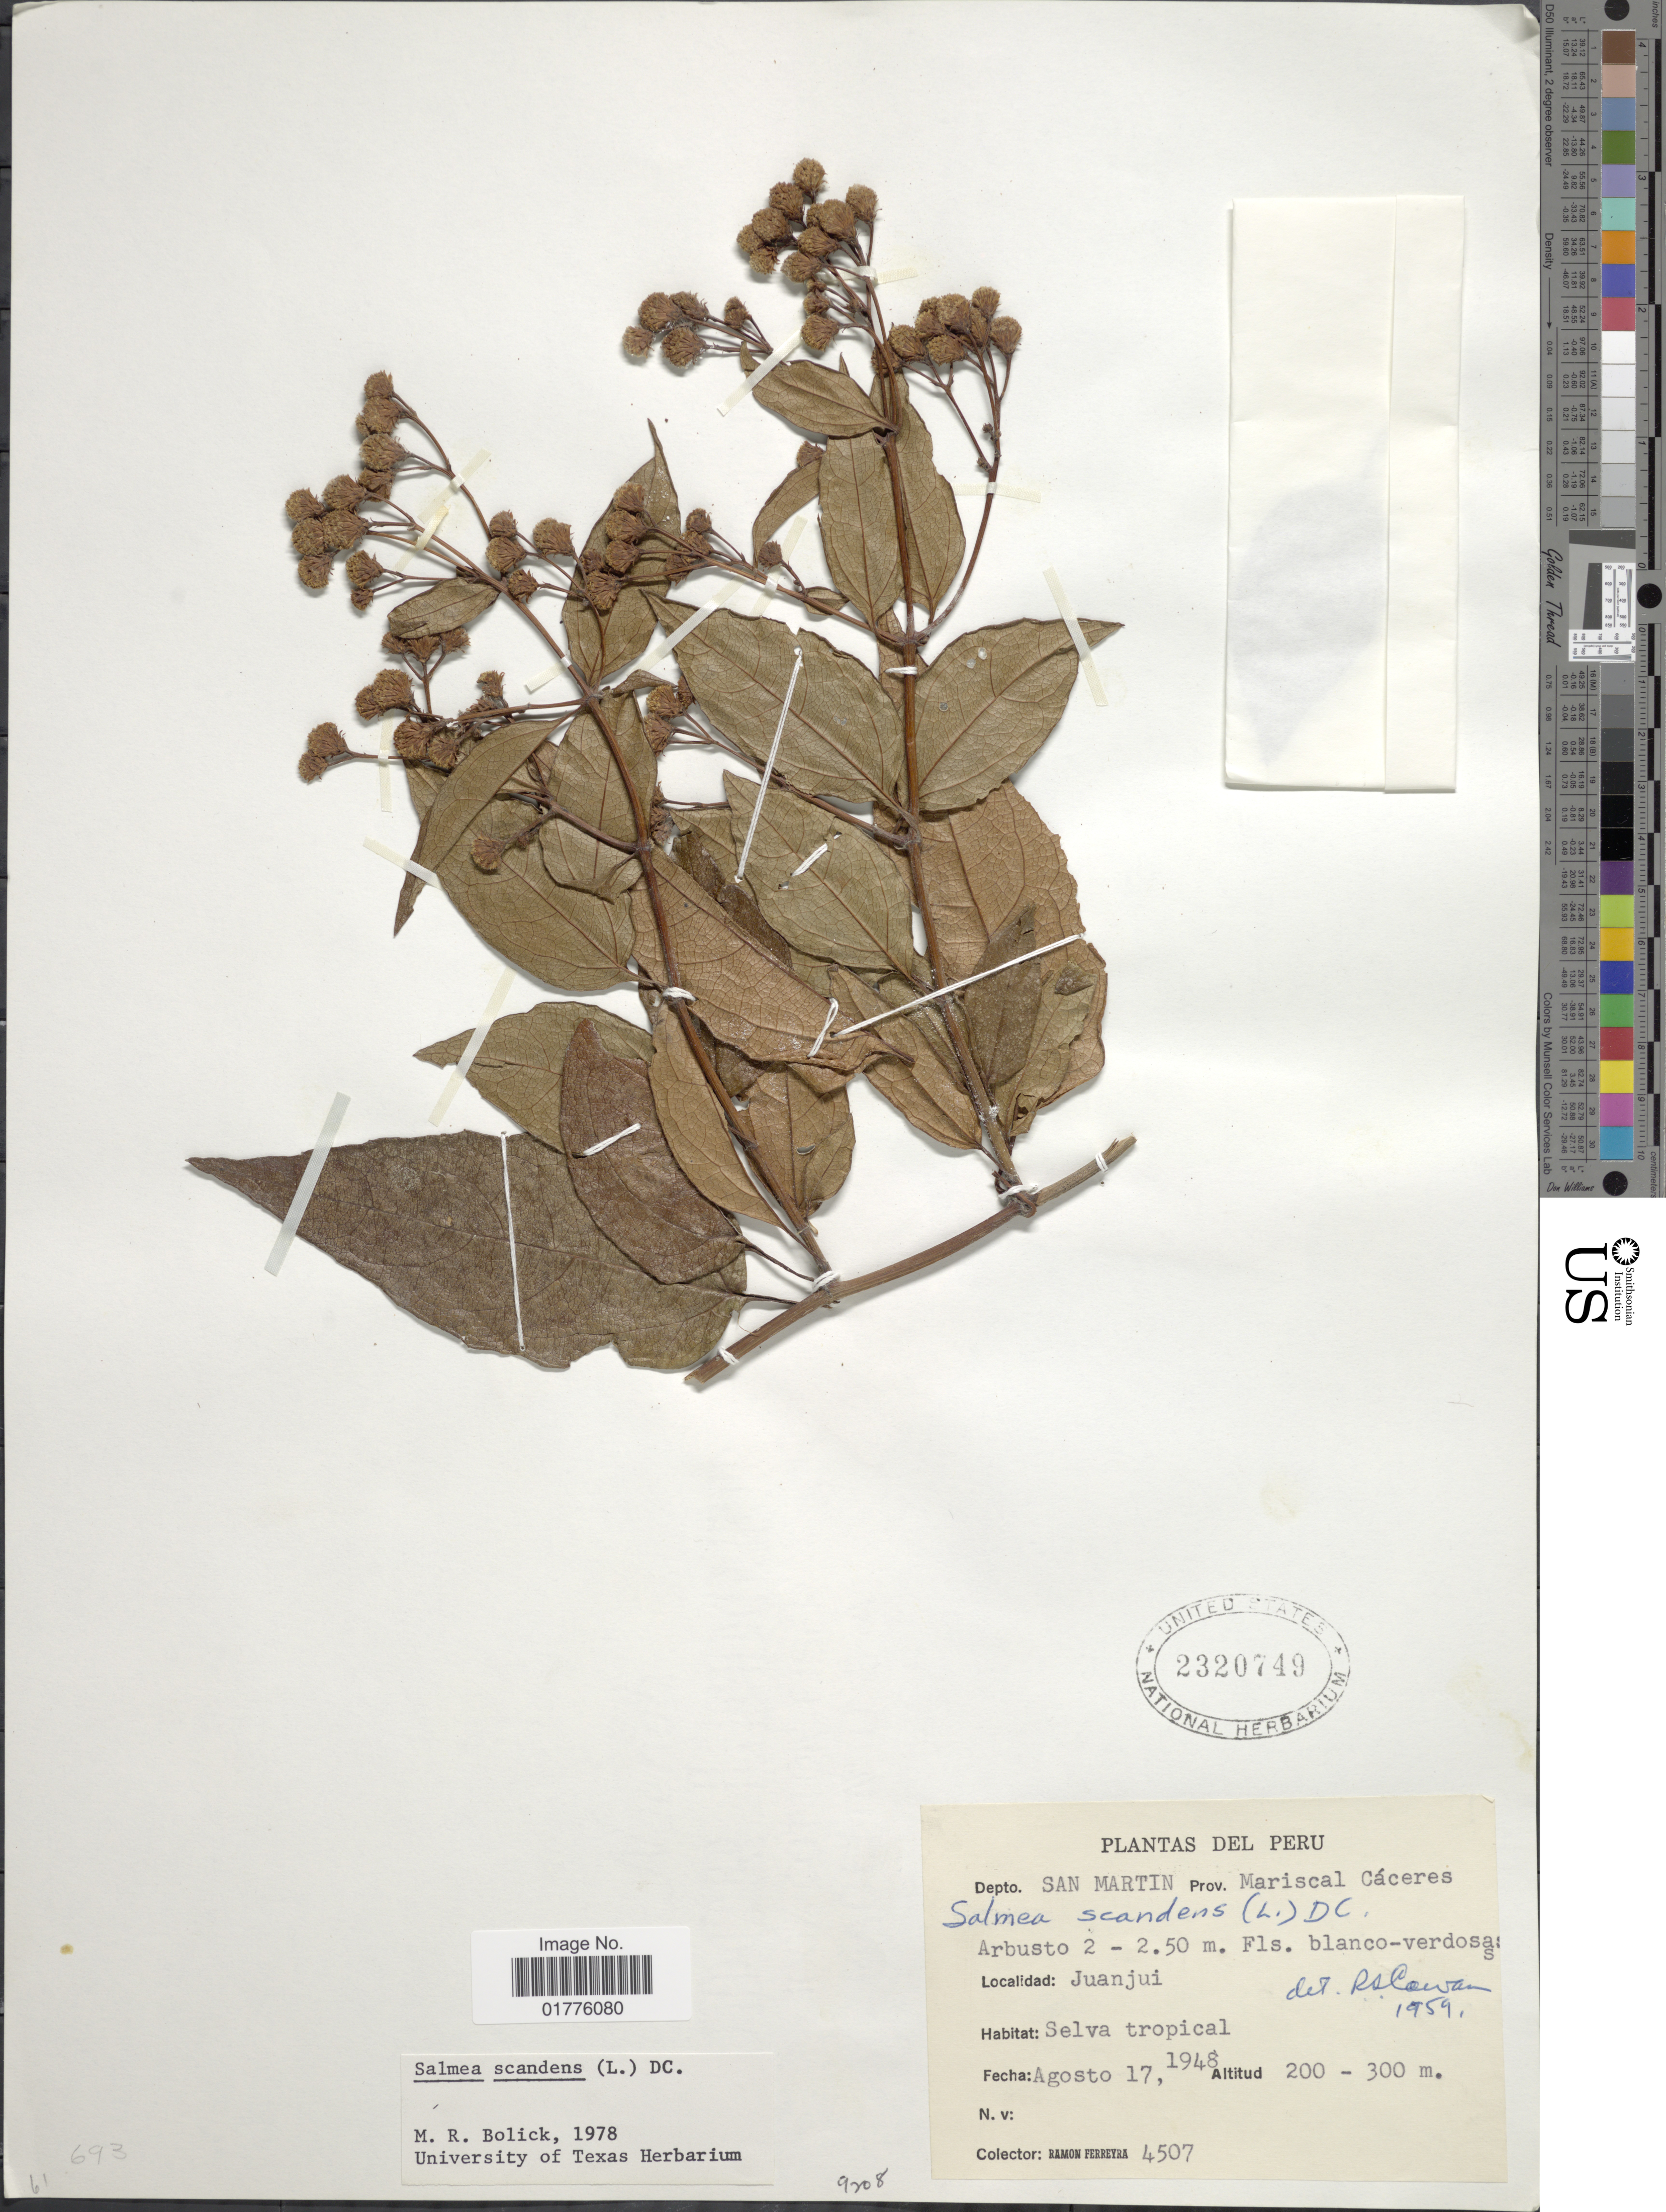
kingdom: Plantae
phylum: Tracheophyta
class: Magnoliopsida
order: Asterales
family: Asteraceae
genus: Salmea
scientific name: Salmea scandens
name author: (L.) DC.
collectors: R. A. Ferreyra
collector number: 4507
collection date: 1948-08-17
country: Peru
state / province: San Martín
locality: Depto. San Martin. Prov. Mariscal Caceres. Juanjui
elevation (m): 200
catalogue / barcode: US 2320749